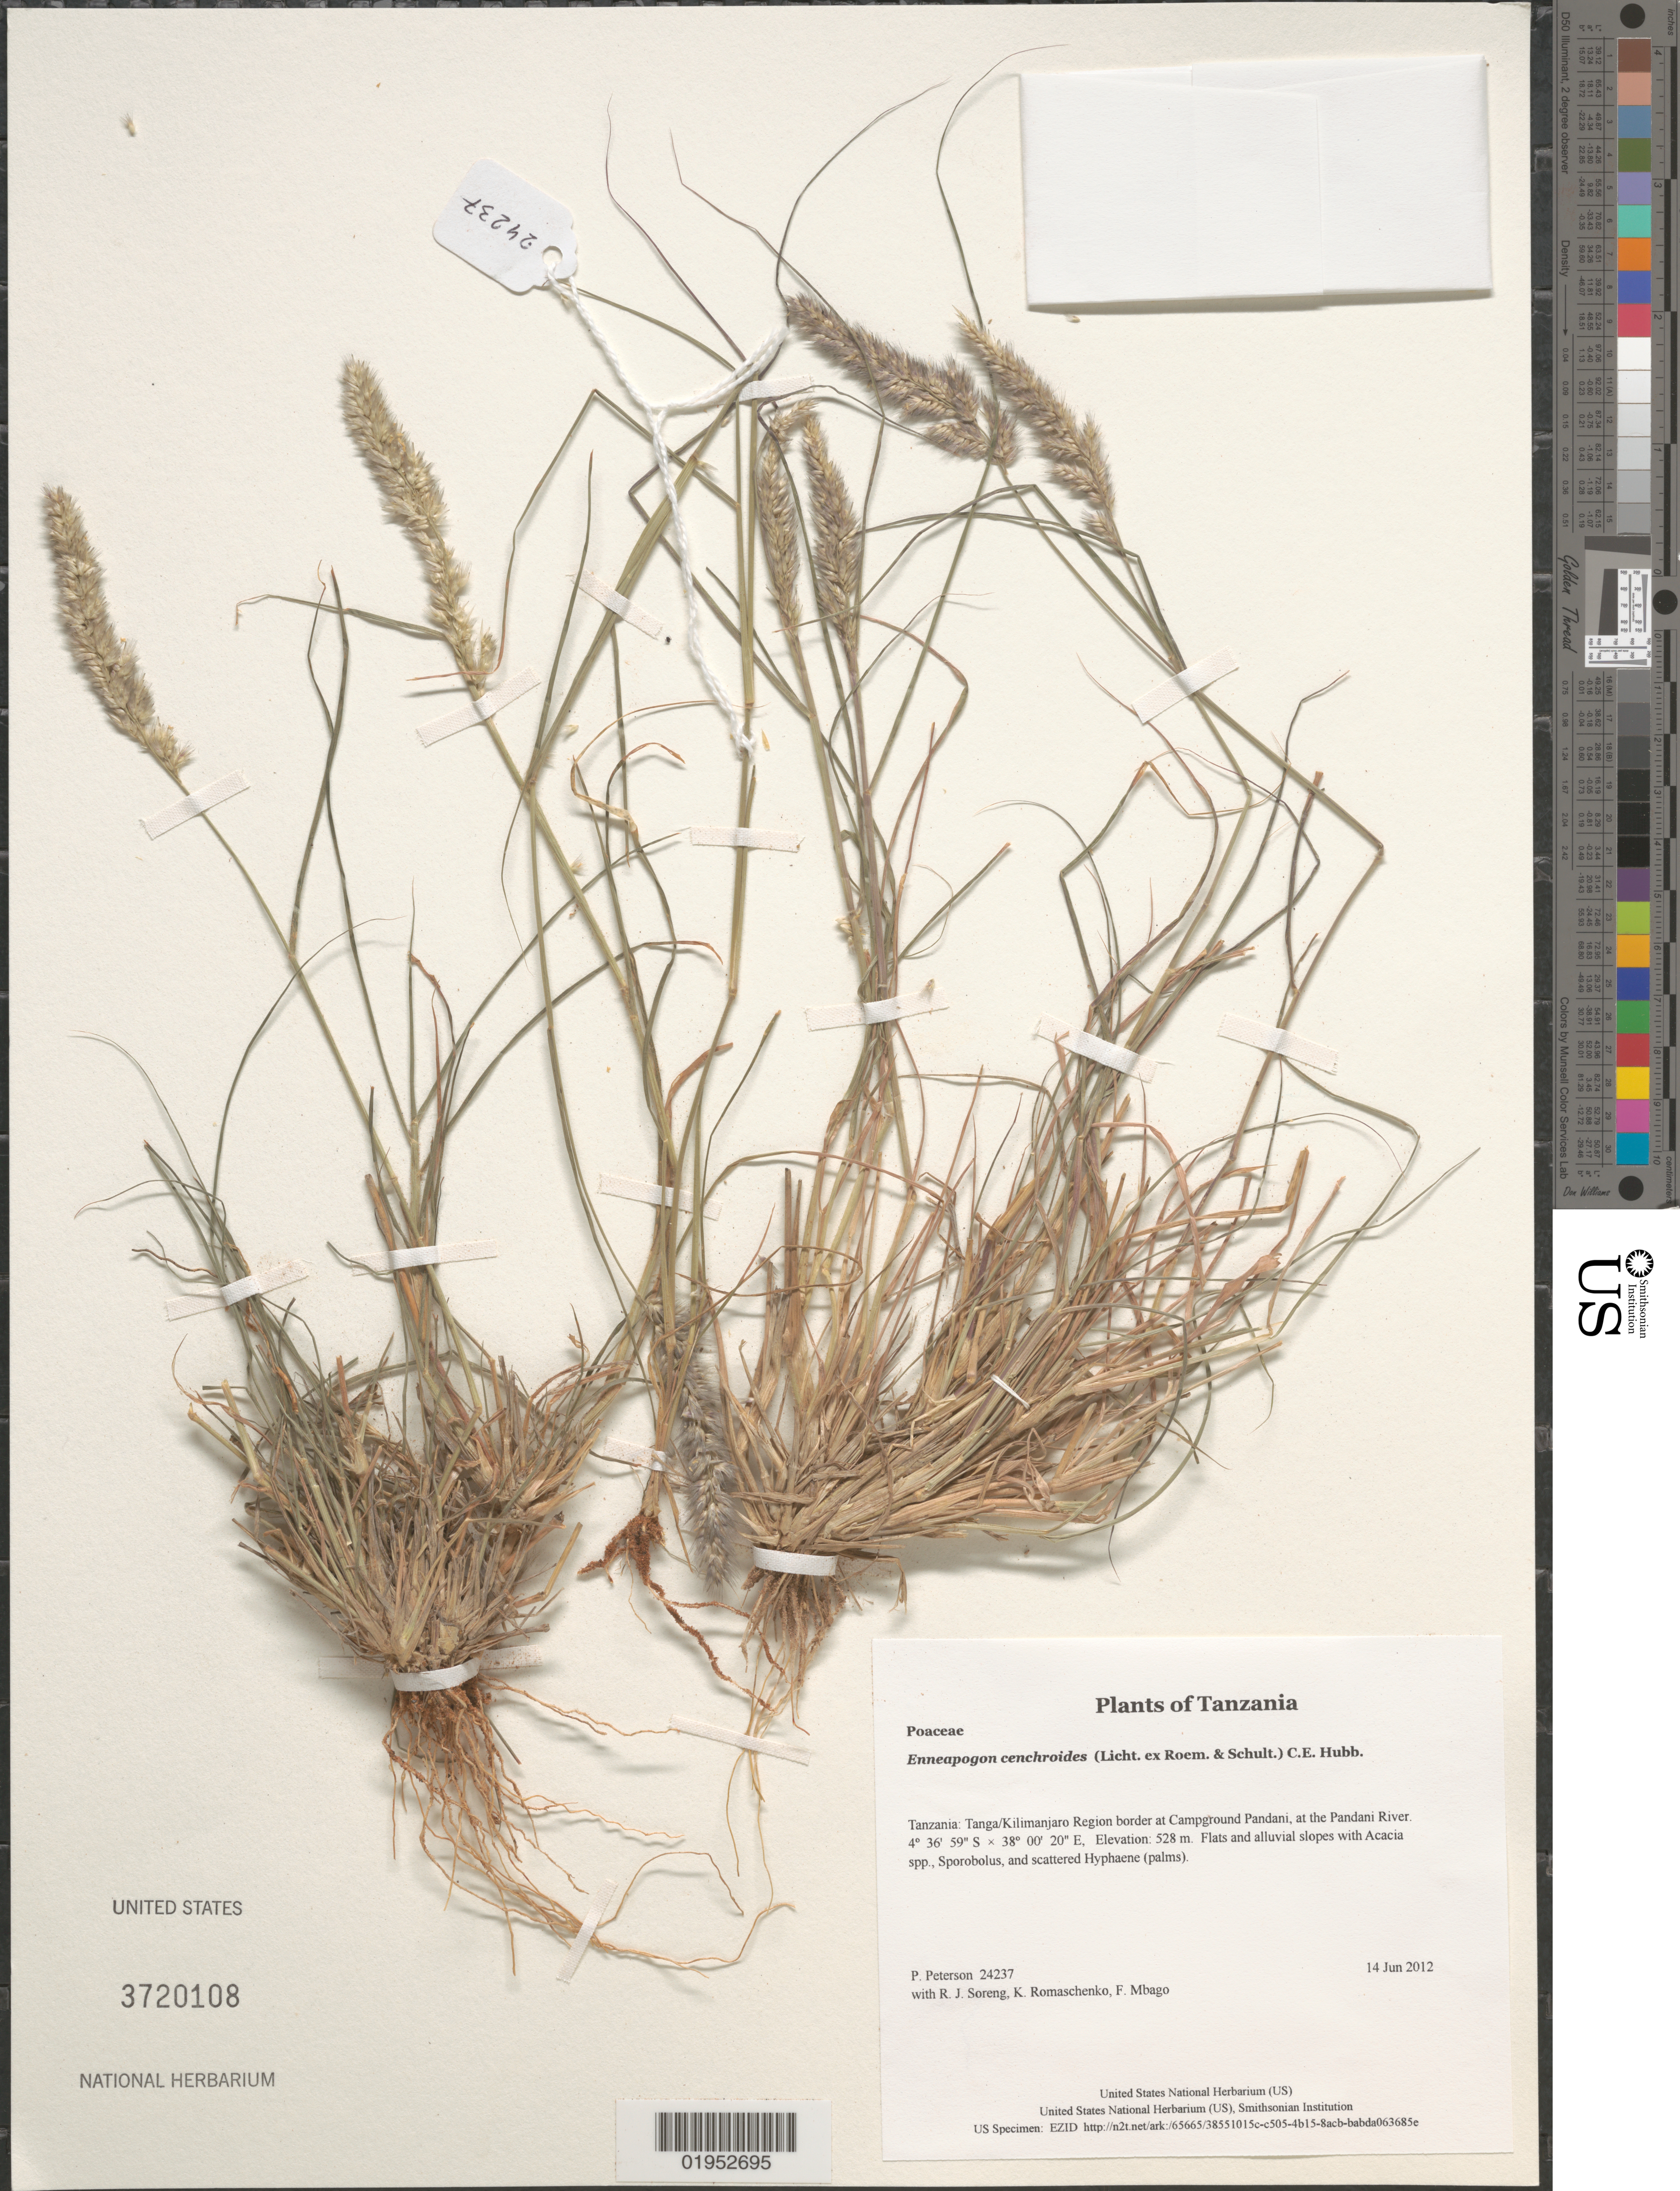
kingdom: Plantae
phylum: Tracheophyta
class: Liliopsida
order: Poales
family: Poaceae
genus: Enneapogon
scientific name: Enneapogon cenchroides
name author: (Licht. ex Roem. & Schult.) C.E. Hubb.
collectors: P. M. Peterson, R. J. Soreng, K. Romaschenko & F. Mbago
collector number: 24237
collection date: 2012-06-14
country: Tanzania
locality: Tanga/Kilimanjaro Region border at Campground Pandani, at the Pandani River.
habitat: Flats and alluvial slopes with Acacia spp., Sporobolus, and scattered Hyphaene (palms).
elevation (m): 528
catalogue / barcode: US 3720108